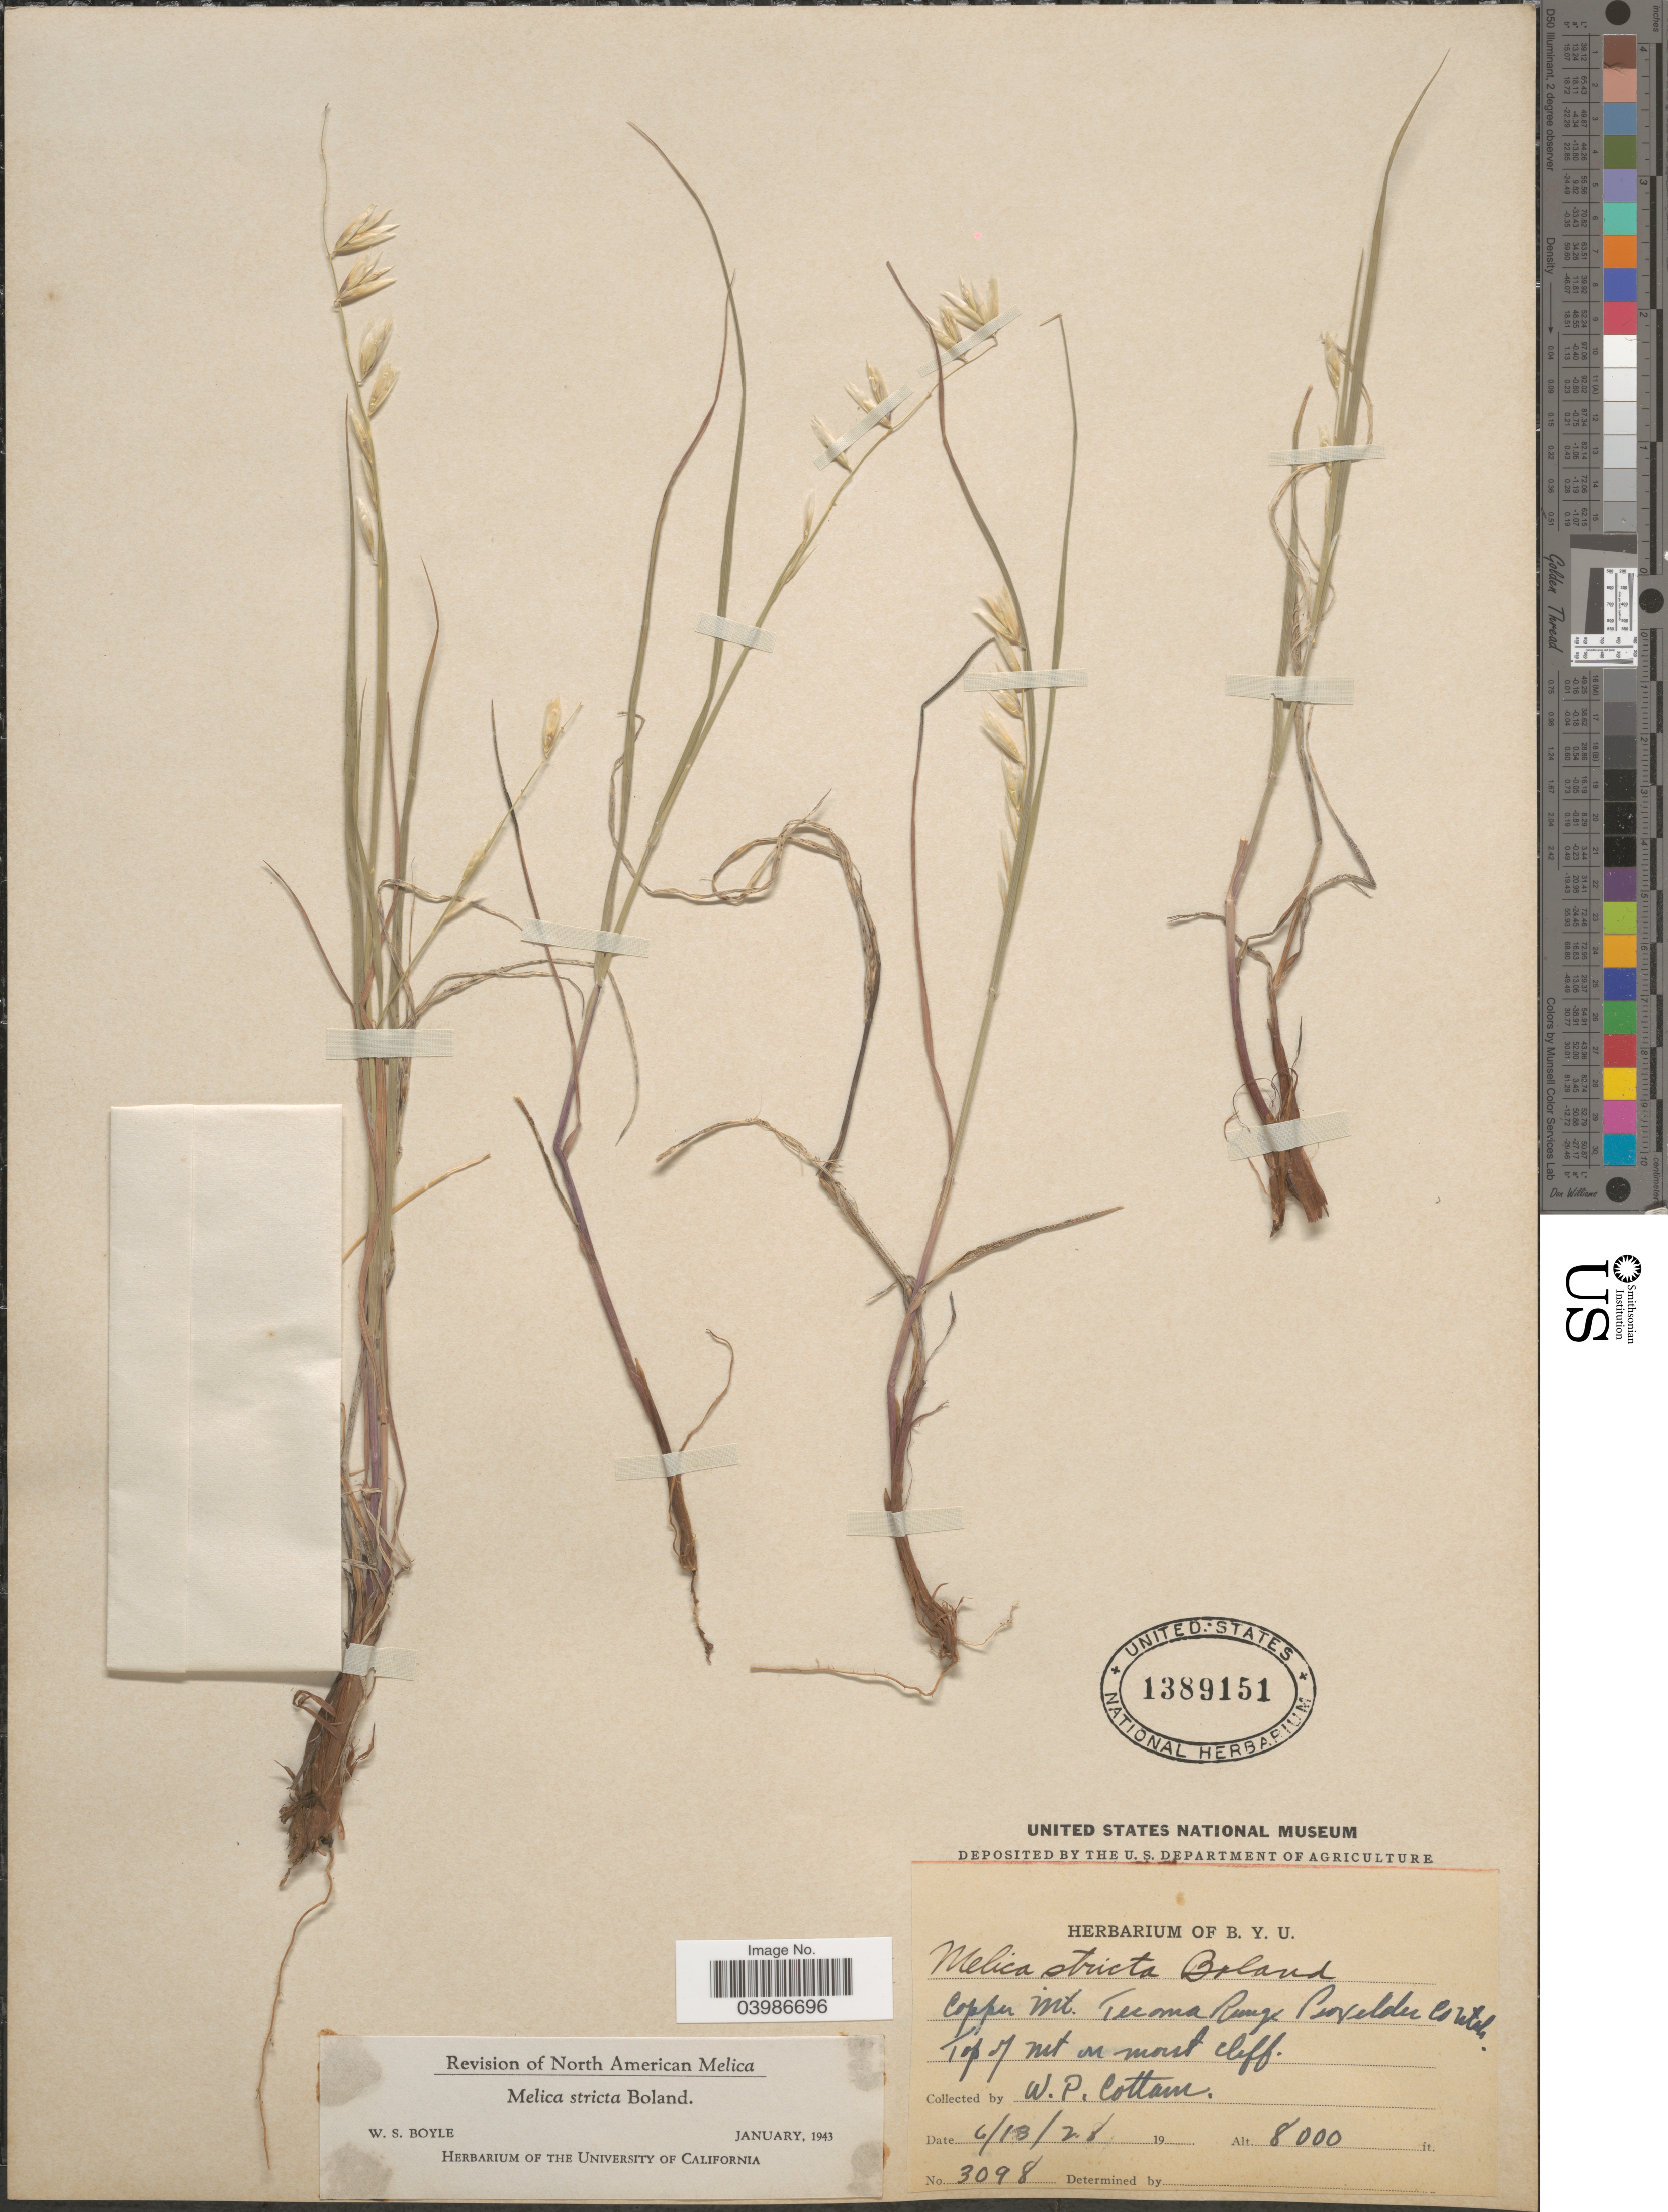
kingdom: Plantae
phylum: Tracheophyta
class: Liliopsida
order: Poales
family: Poaceae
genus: Melica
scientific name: Melica stricta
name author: Bol.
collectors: W. Cottam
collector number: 3098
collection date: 1928-06-13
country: United States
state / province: Utah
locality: Copper Mt. Tecoma Range Boxelder Co. Top of mt on moist cliff.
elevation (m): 2438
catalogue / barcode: US 1389151